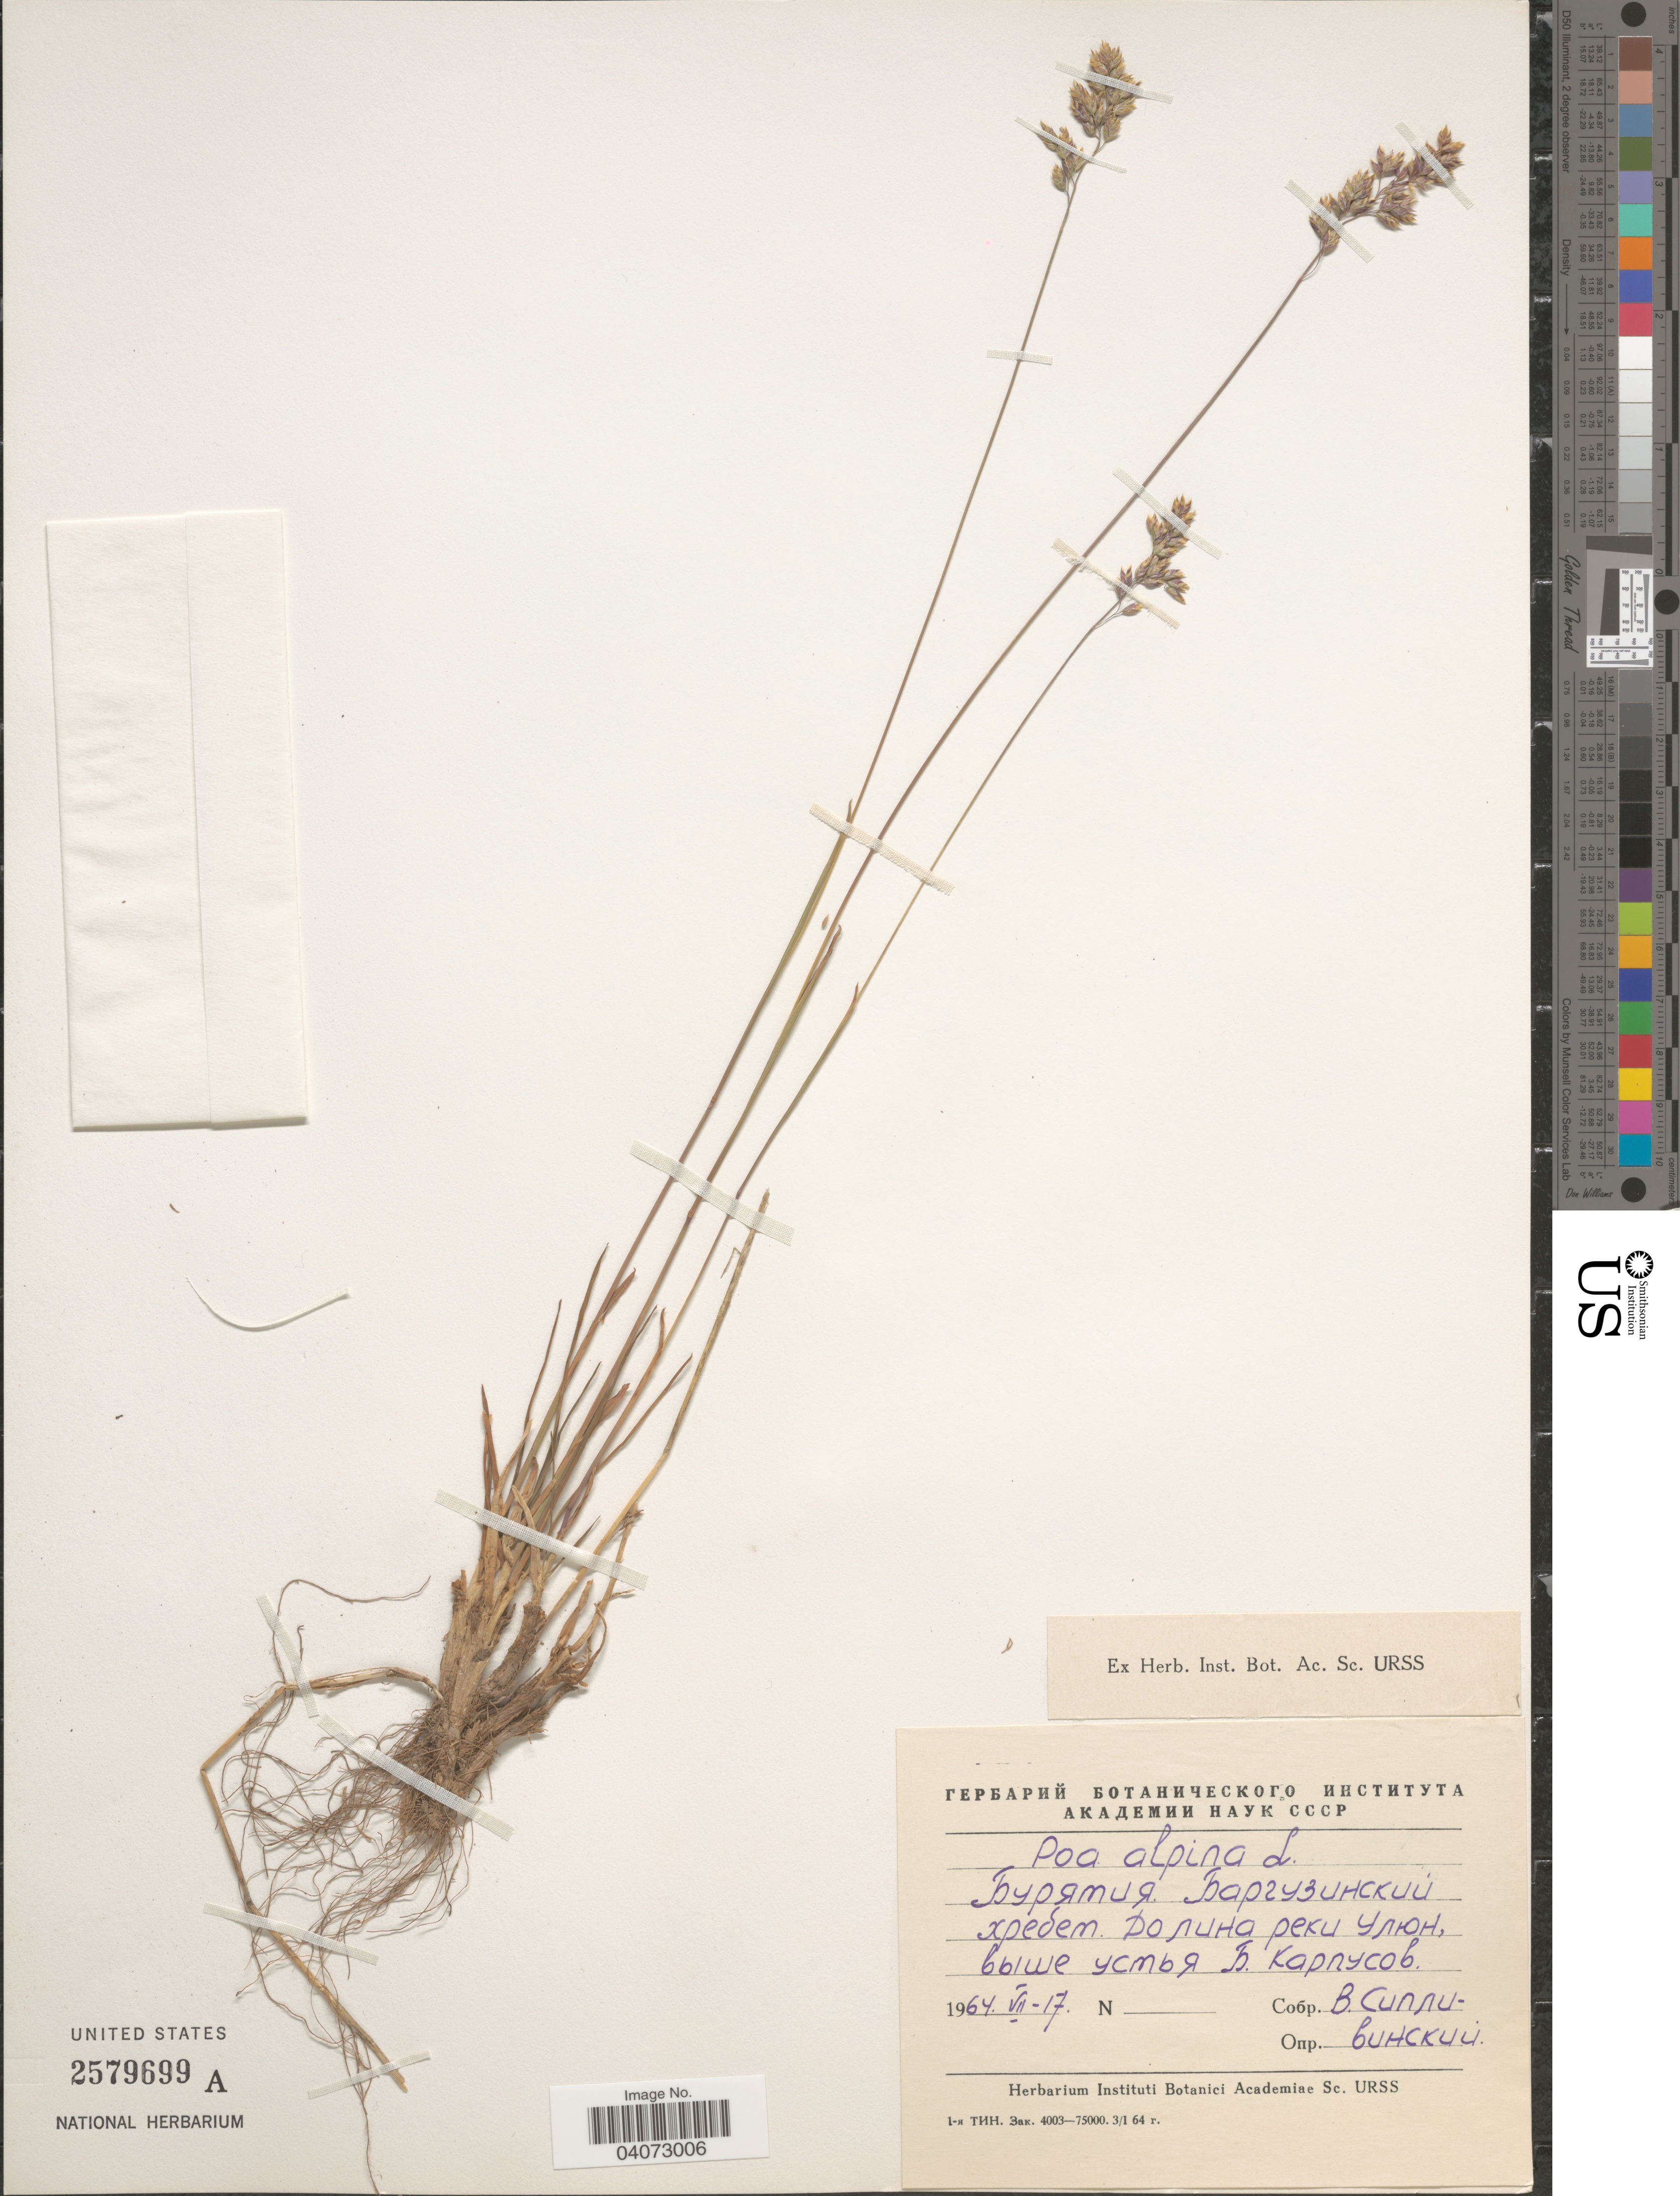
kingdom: Plantae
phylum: Tracheophyta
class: Liliopsida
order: Poales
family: Poaceae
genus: Poa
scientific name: Poa alpina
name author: L.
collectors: V. Siplivinskiy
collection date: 1964-07-17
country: Russian Federation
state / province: Buryatia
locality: Barguzinskiy Mt., valley of river Ulyun.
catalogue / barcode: US 2579699A